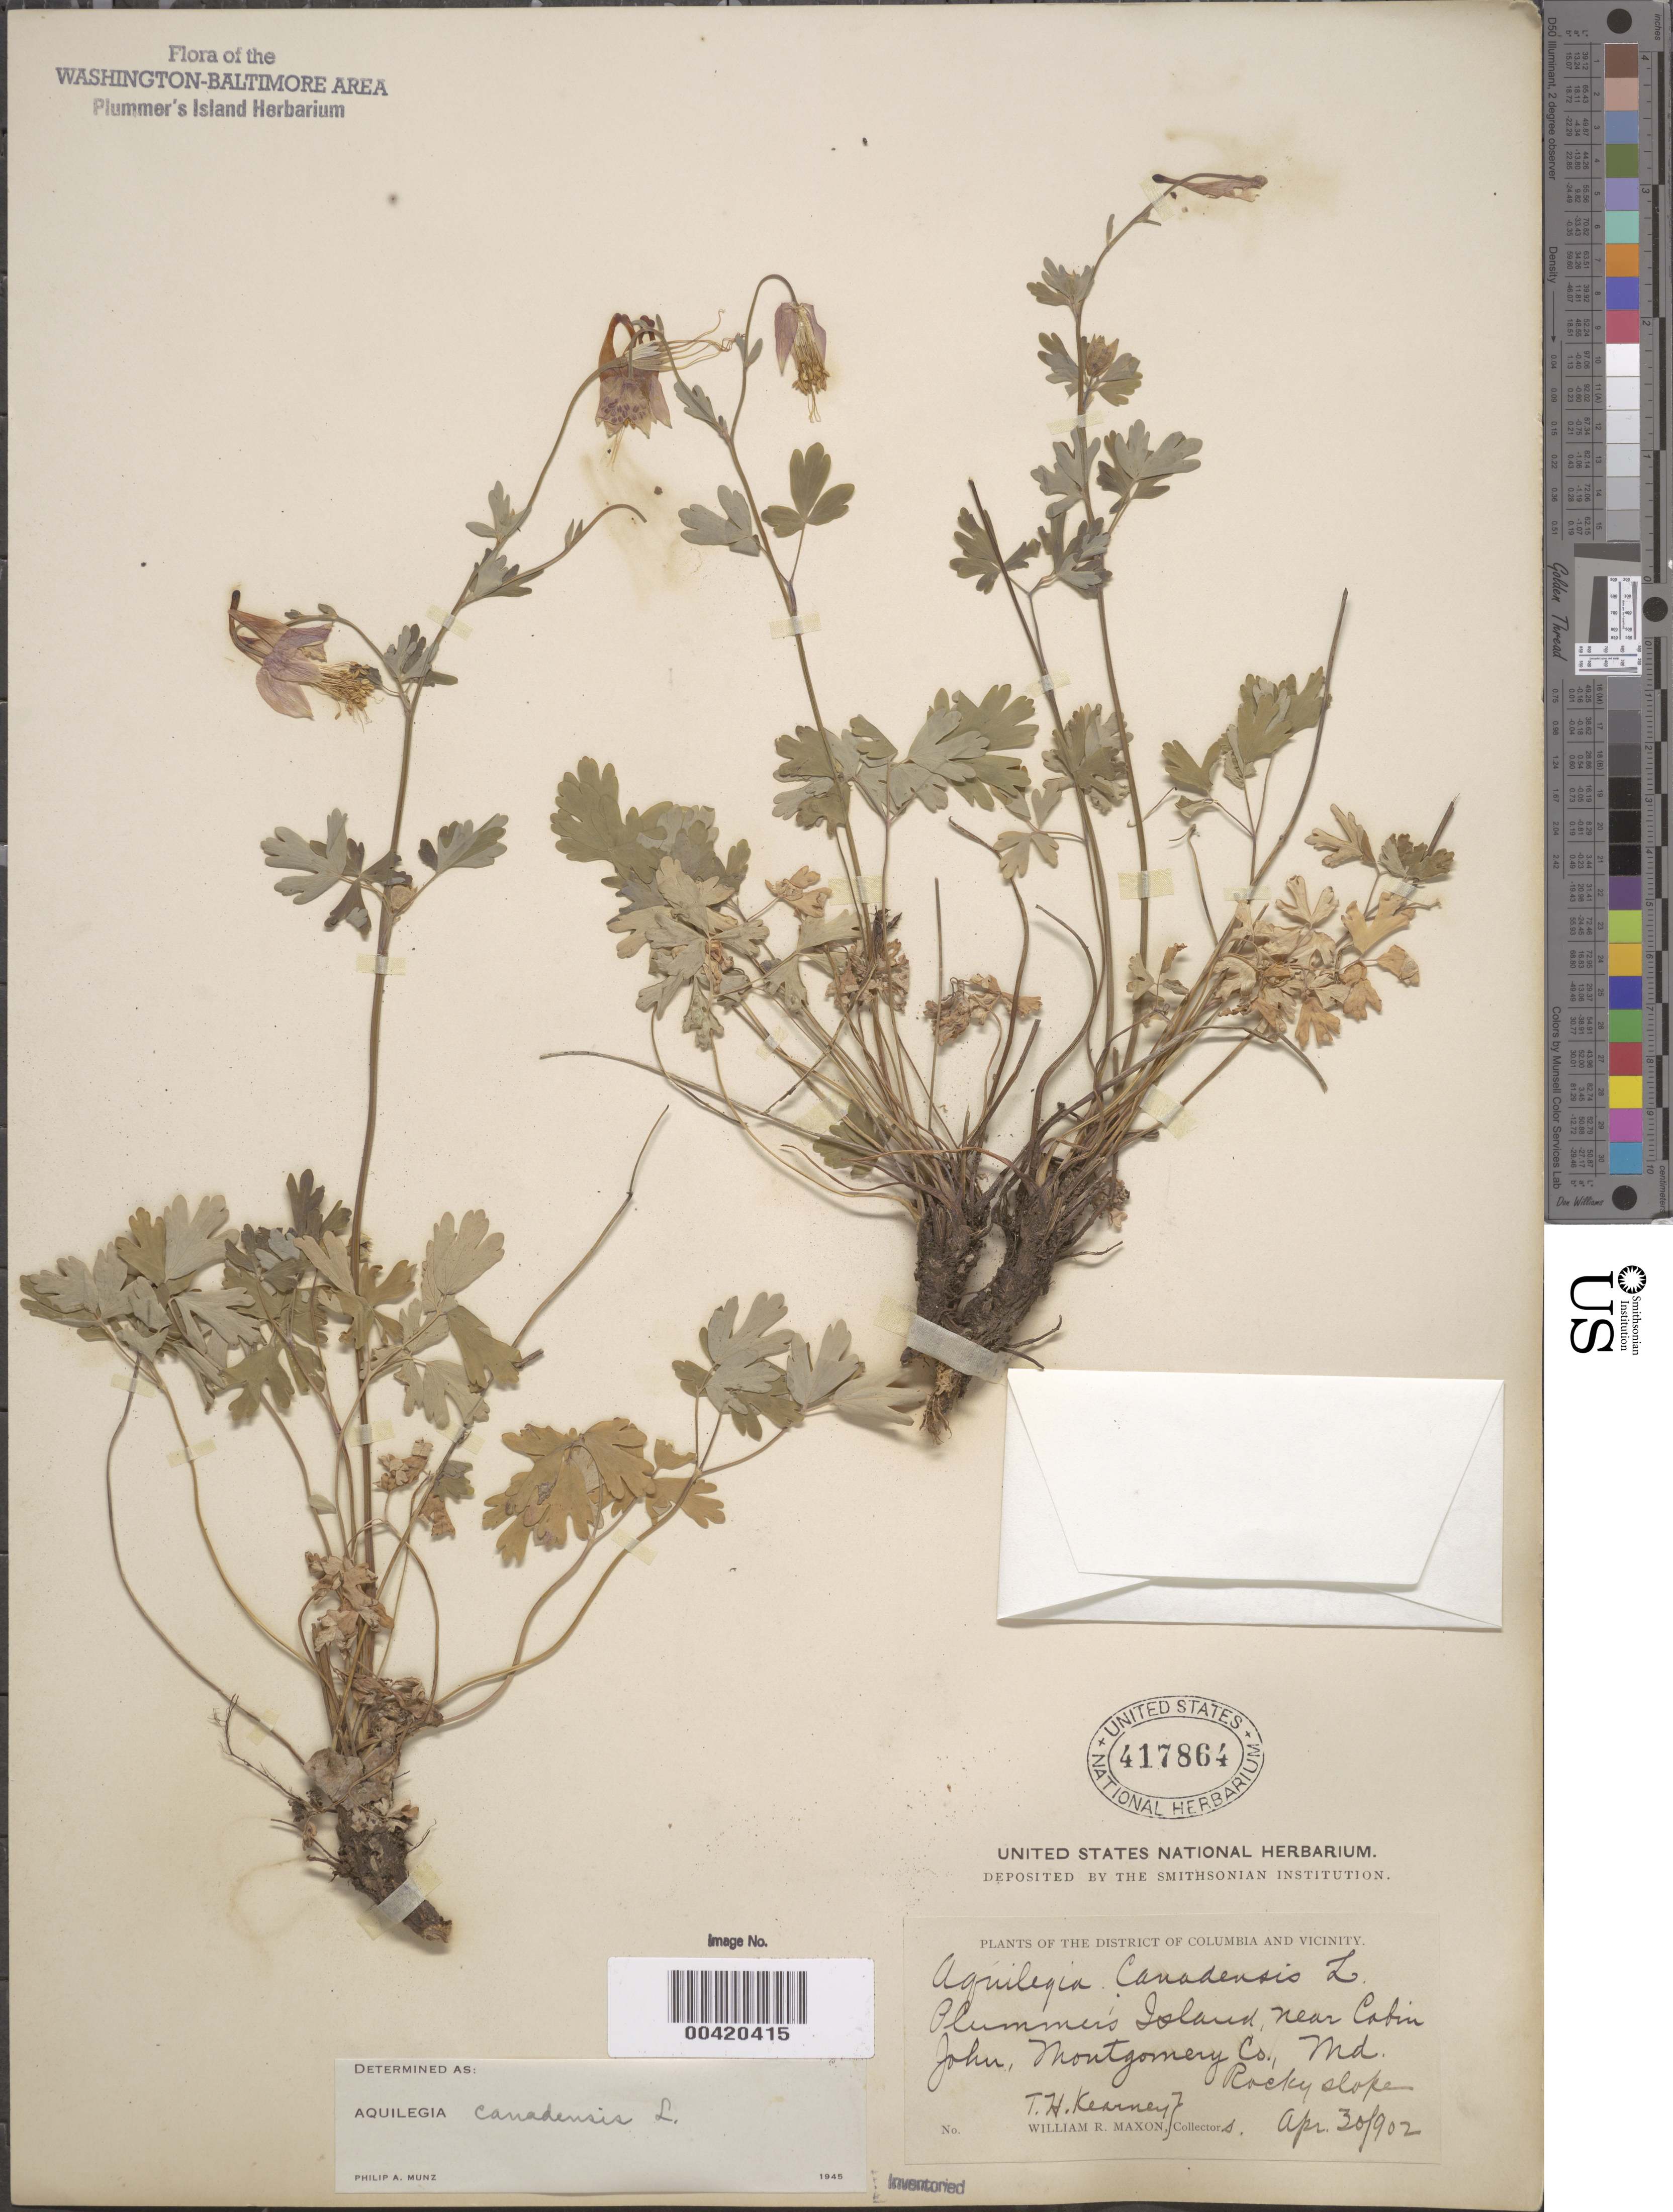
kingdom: Plantae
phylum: Tracheophyta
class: Magnoliopsida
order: Ranunculales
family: Ranunculaceae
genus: Aquilegia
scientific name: Aquilegia canadensis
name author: L.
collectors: T. H. Kearney & W. R. Maxon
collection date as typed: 30 Apr 1902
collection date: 1902-04-30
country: United States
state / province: Maryland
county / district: Montgomery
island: Plummers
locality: Plummer's Island C. & O. Canal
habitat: Rocky slope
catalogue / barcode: US 417864